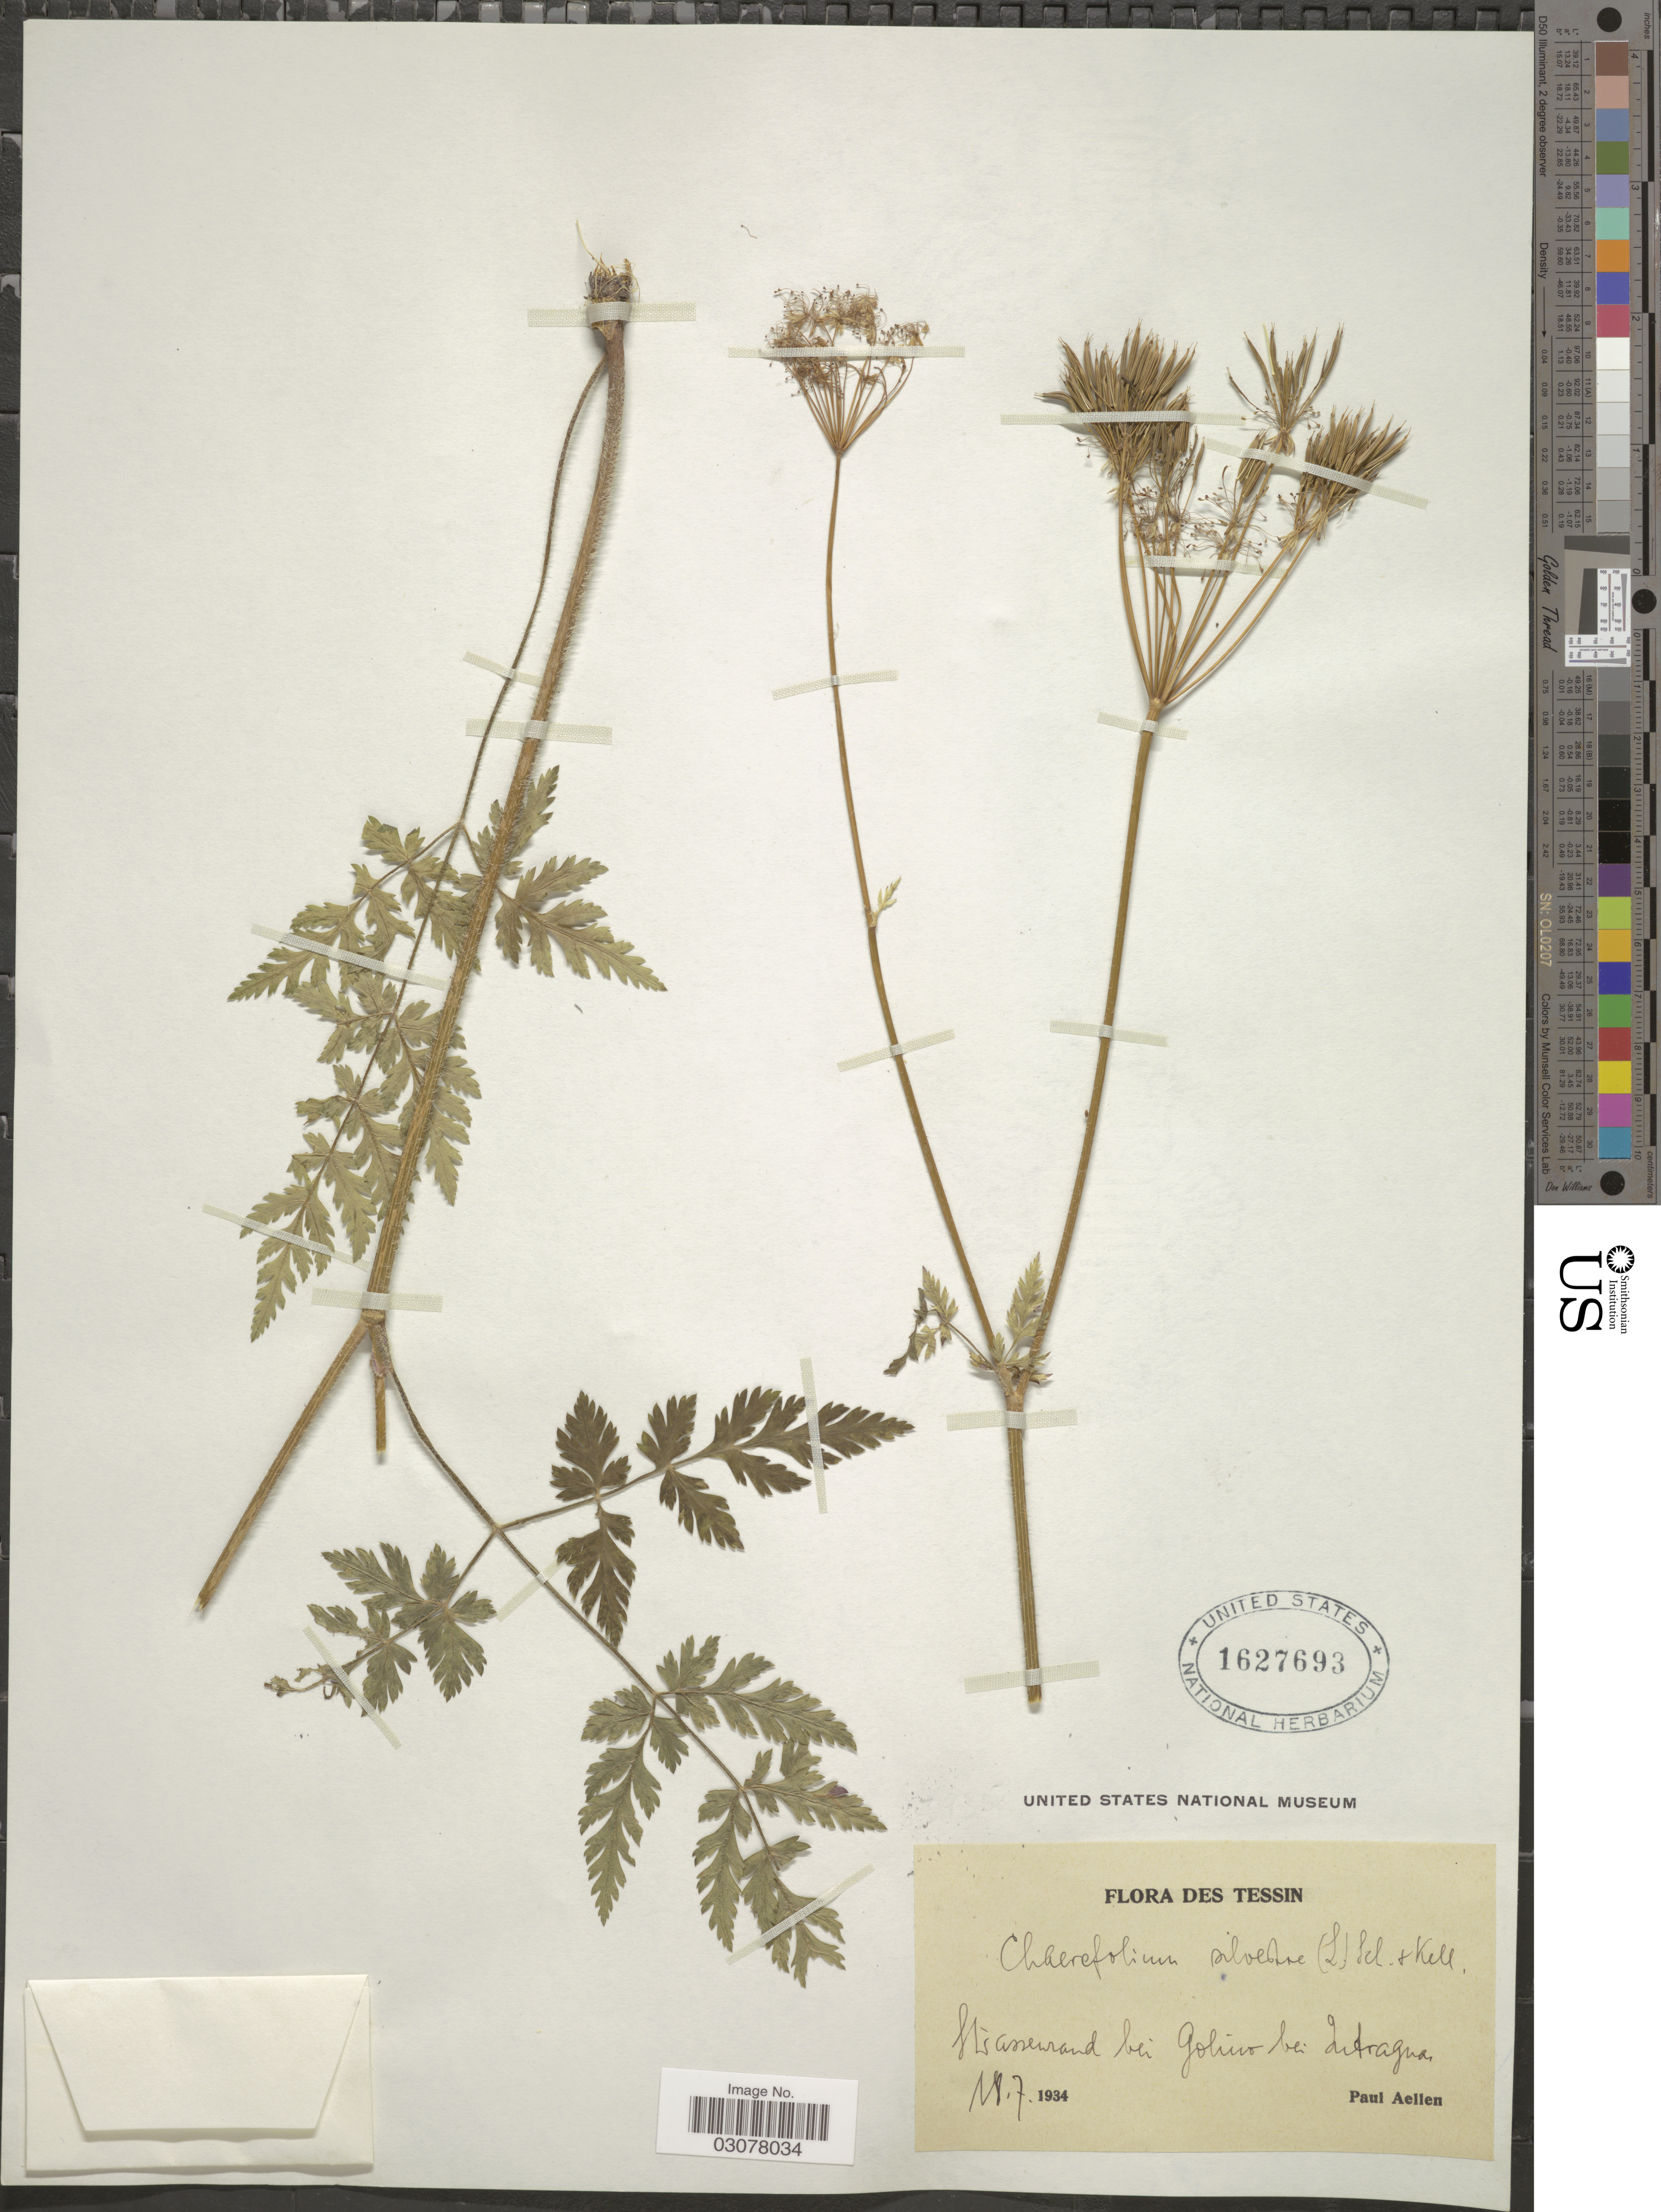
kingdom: Plantae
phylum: Tracheophyta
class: Magnoliopsida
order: Apiales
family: Apiaceae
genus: Anthriscus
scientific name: Anthriscus sylvestris subsp. sylvestris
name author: (L.) Hoffm.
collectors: P. Aellen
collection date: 1934-07-18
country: Switzerland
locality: Tessin, Strassewand bei Golino bei Intragna.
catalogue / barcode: US 1627693